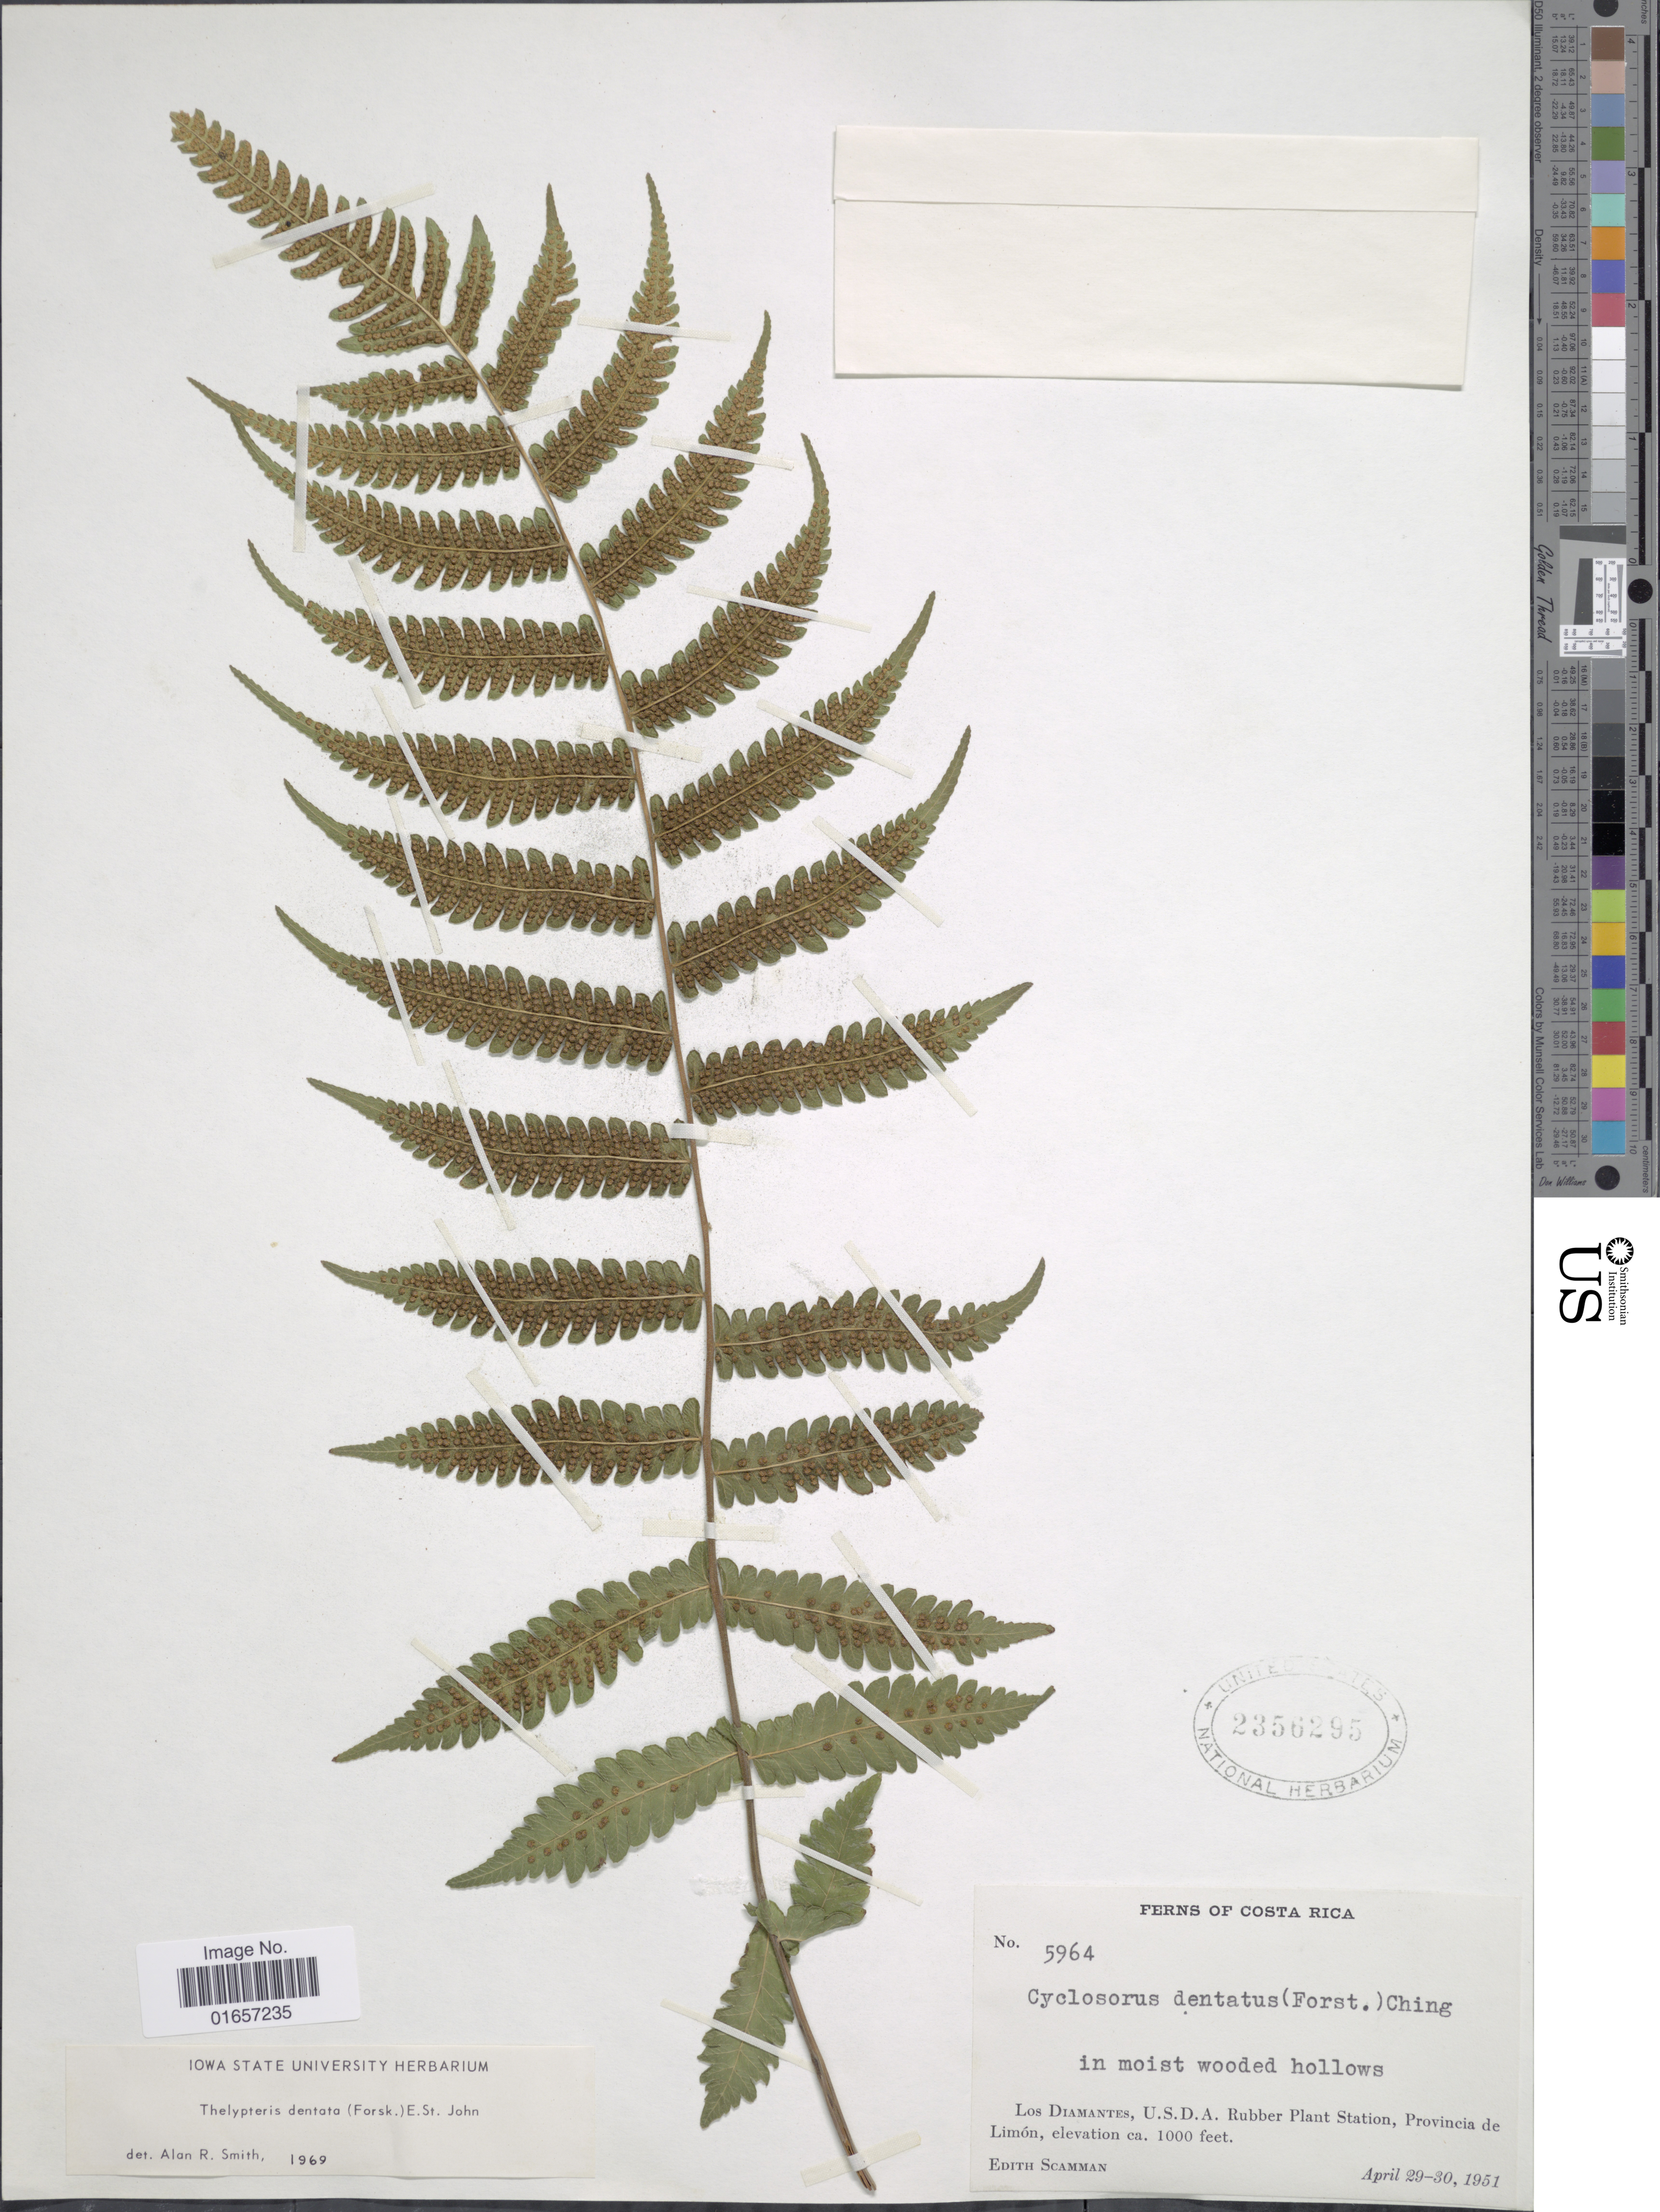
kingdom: Plantae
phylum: Tracheophyta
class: Polypodiopsida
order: Polypodiales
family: Thelypteridaceae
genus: Christella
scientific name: Christella dentata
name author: (Forssk.) Brownsey & Jermy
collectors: E. Scamman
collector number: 5964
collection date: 1951-04-29/1951-04-30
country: Costa Rica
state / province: Limón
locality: Los Diamantes, U. S. D. A. Rubber Plant Station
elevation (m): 305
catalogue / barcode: US 2356295